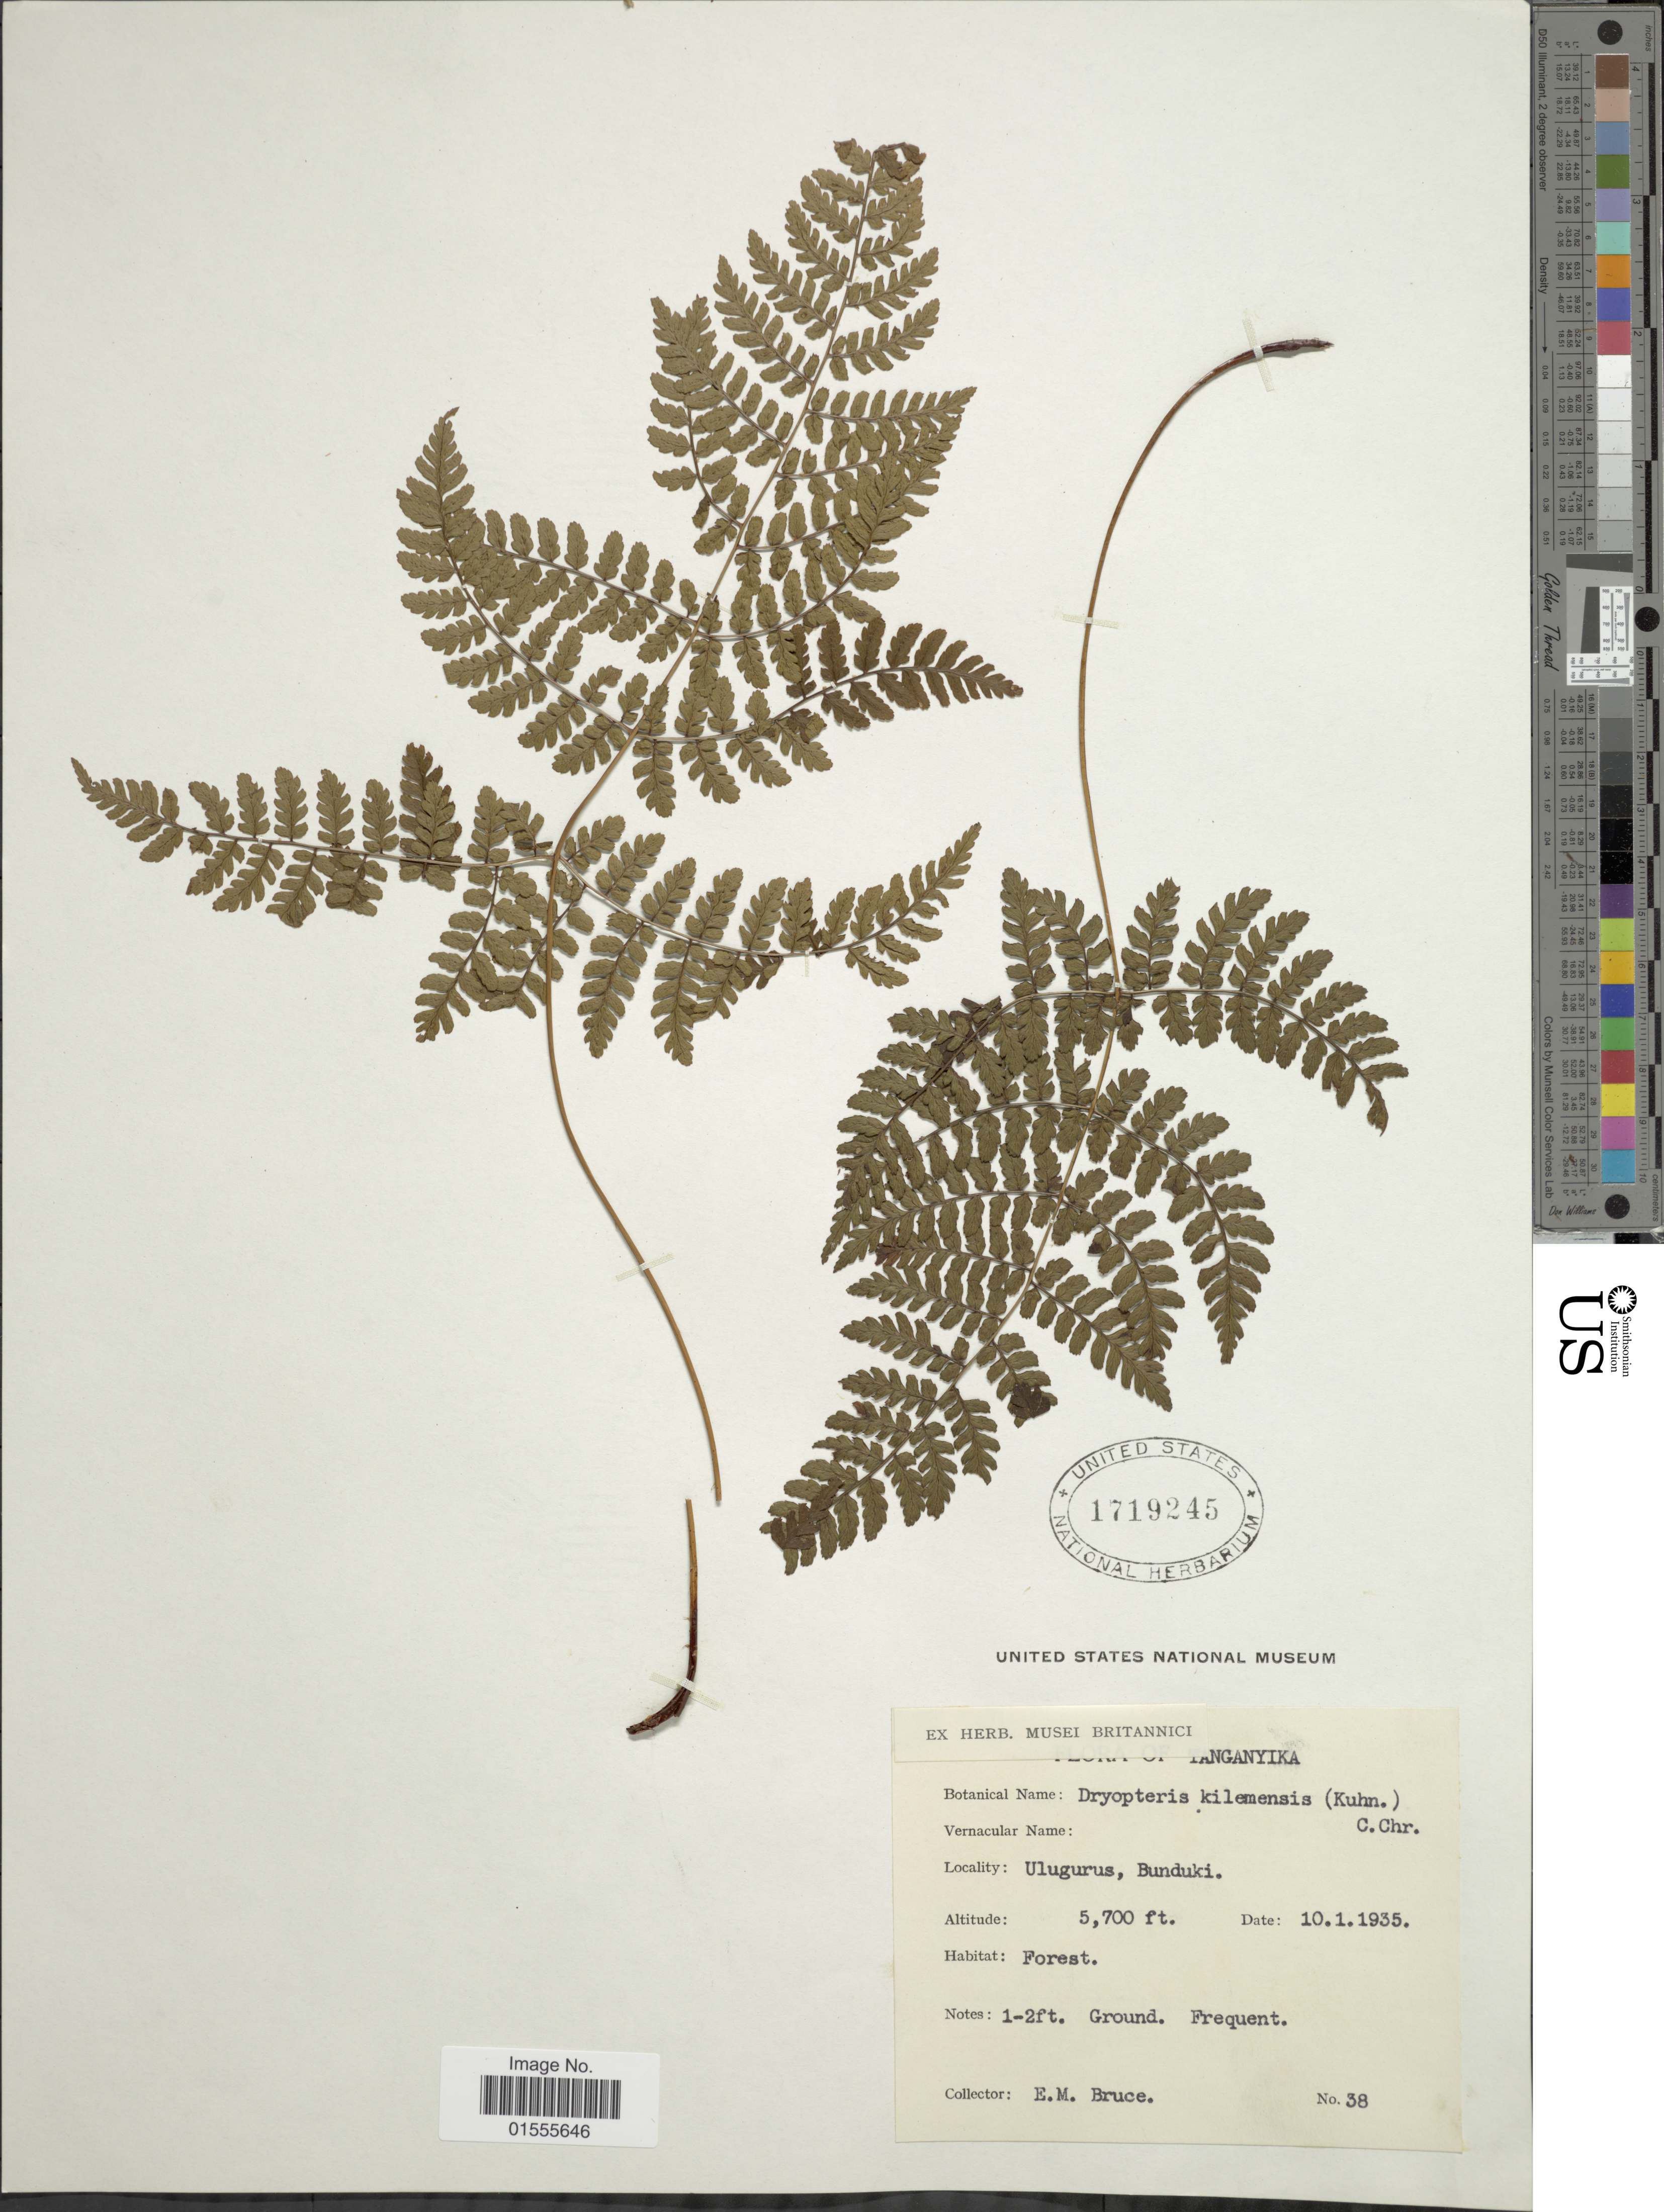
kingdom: Plantae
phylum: Tracheophyta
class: Polypodiopsida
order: Polypodiales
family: Dryopteridaceae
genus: Dryopteris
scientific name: Dryopteris kilemensis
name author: (Kuhn) Kuntze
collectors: E. Bruce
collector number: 38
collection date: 1935-01-10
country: Tanzania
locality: [illegible text]nganyika, Ulugurus, Bunduki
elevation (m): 1737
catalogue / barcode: US 1719245